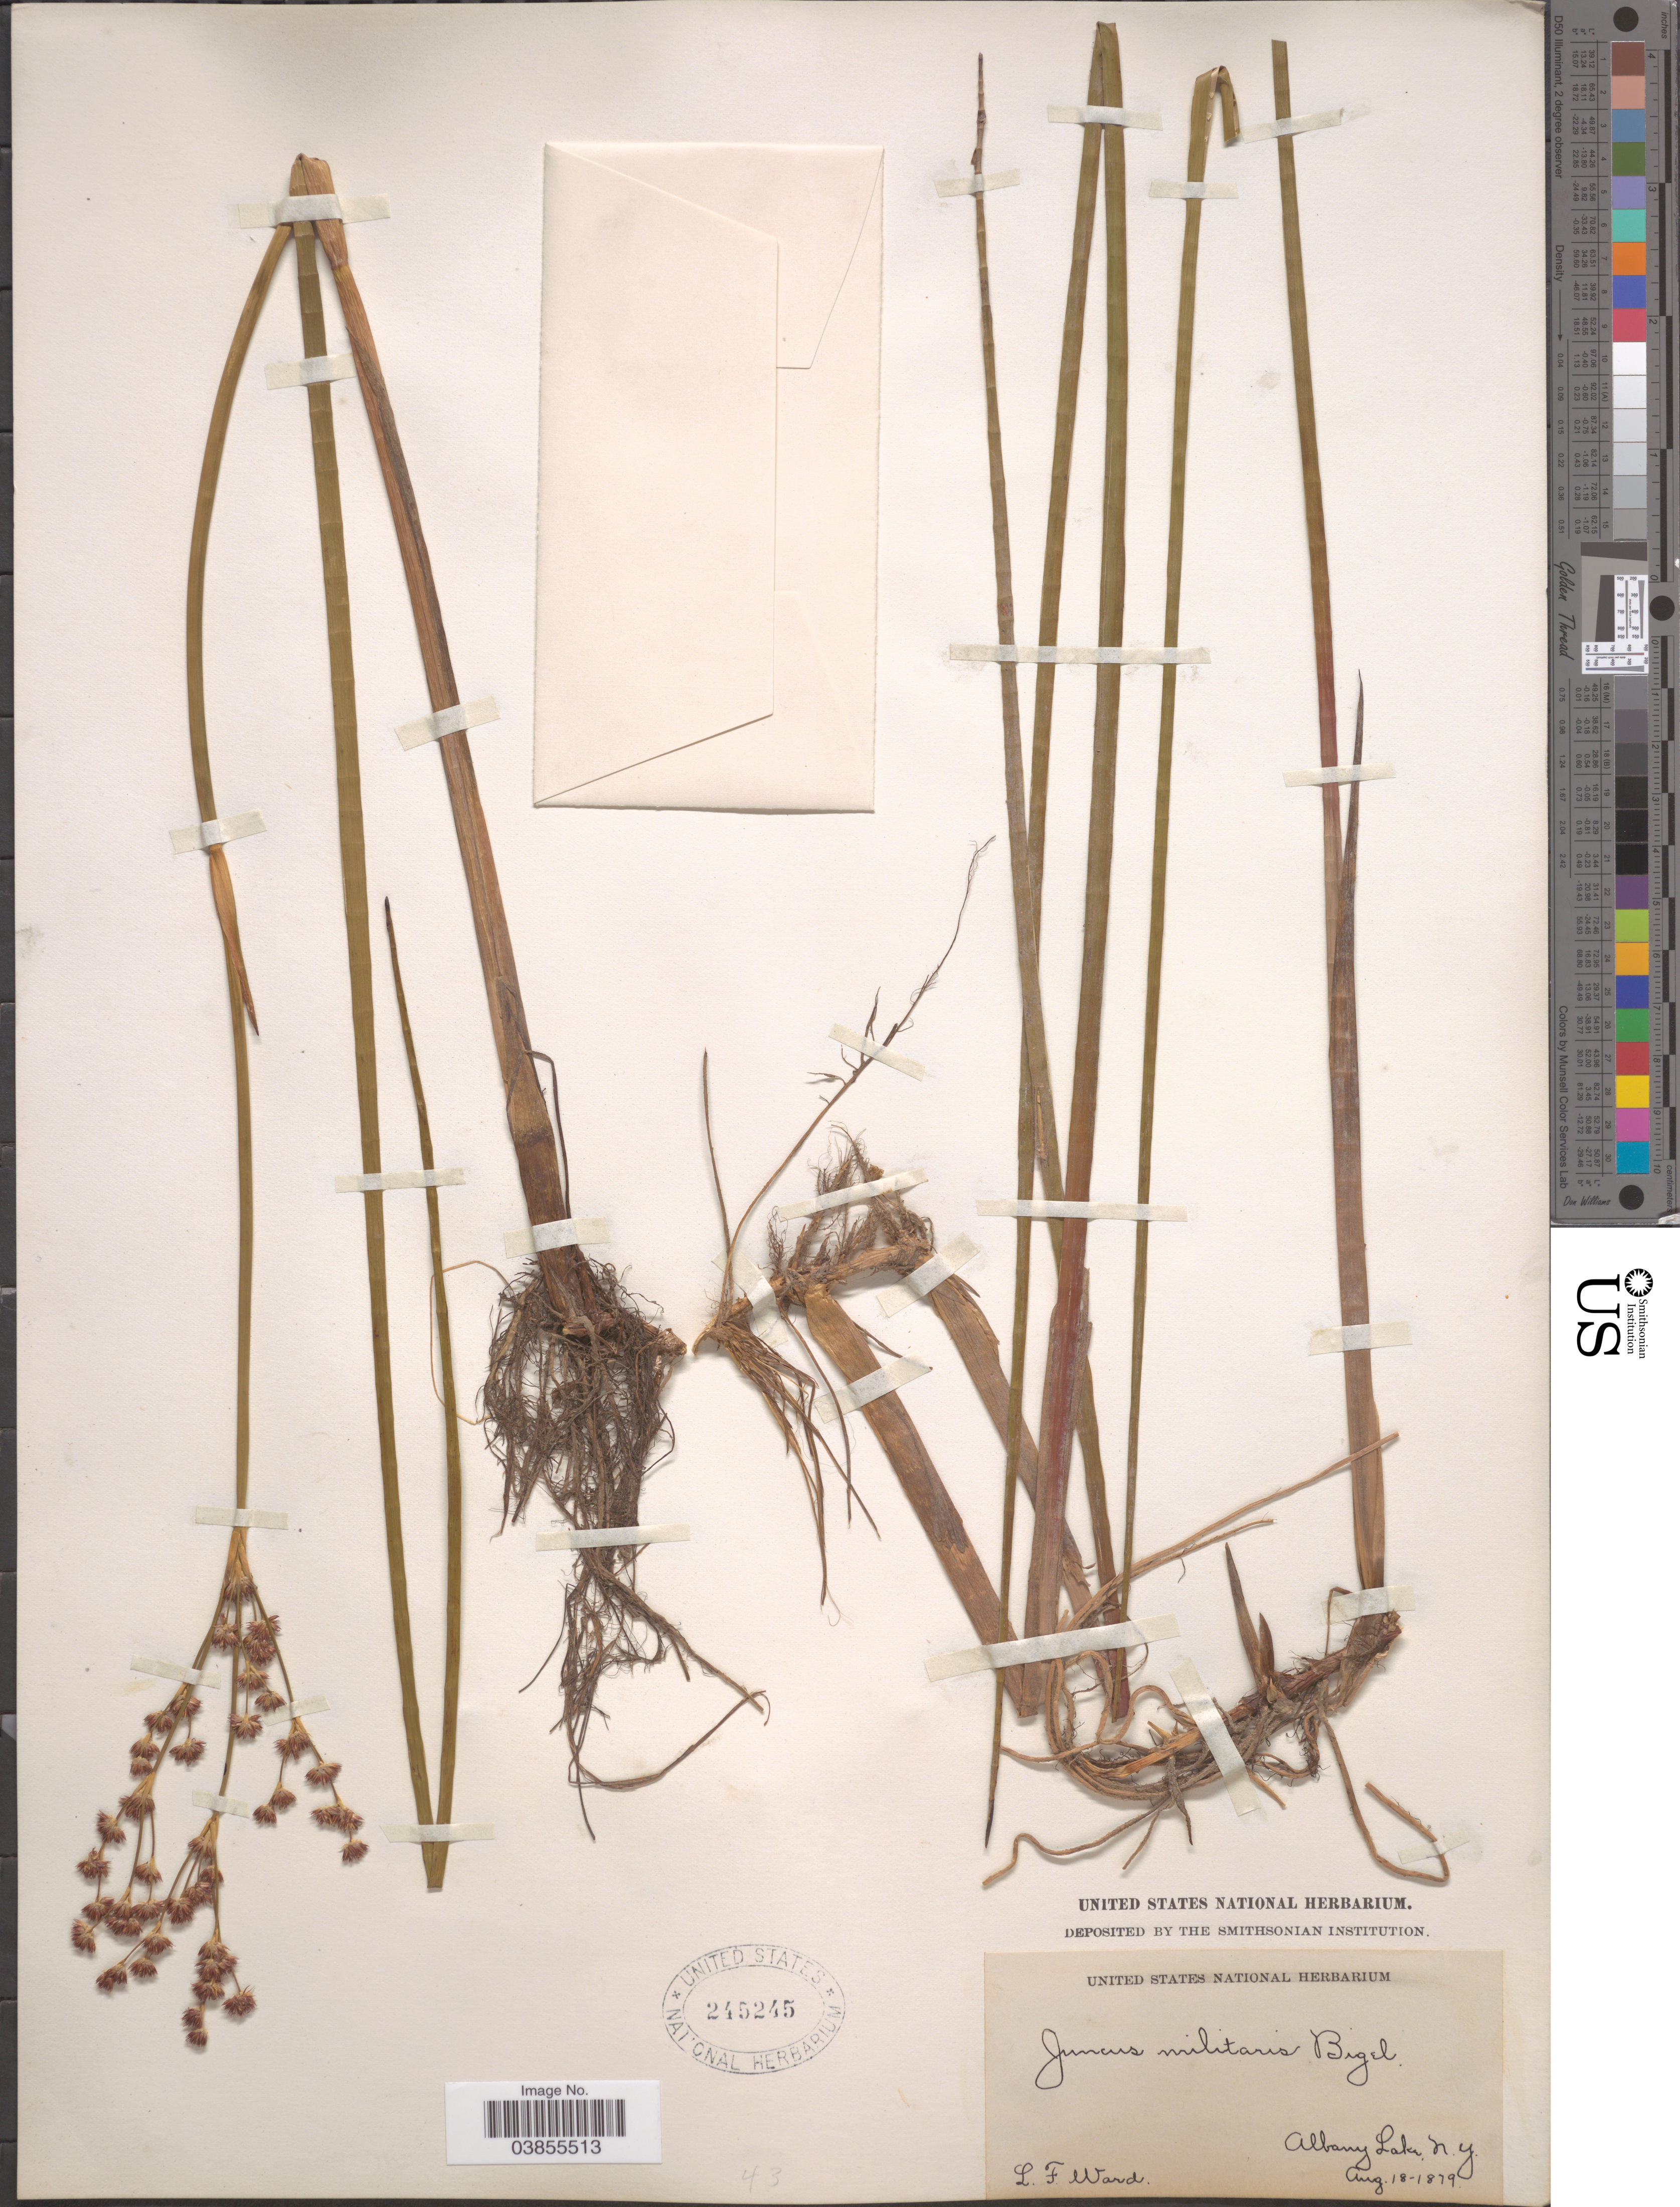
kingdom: Plantae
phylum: Tracheophyta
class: Liliopsida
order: Poales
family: Juncaceae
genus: Juncus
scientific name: Juncus militaris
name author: Bigelow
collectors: L. Ward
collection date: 1879-08-18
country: United States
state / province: New York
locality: Albany Lake.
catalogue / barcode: US 245245